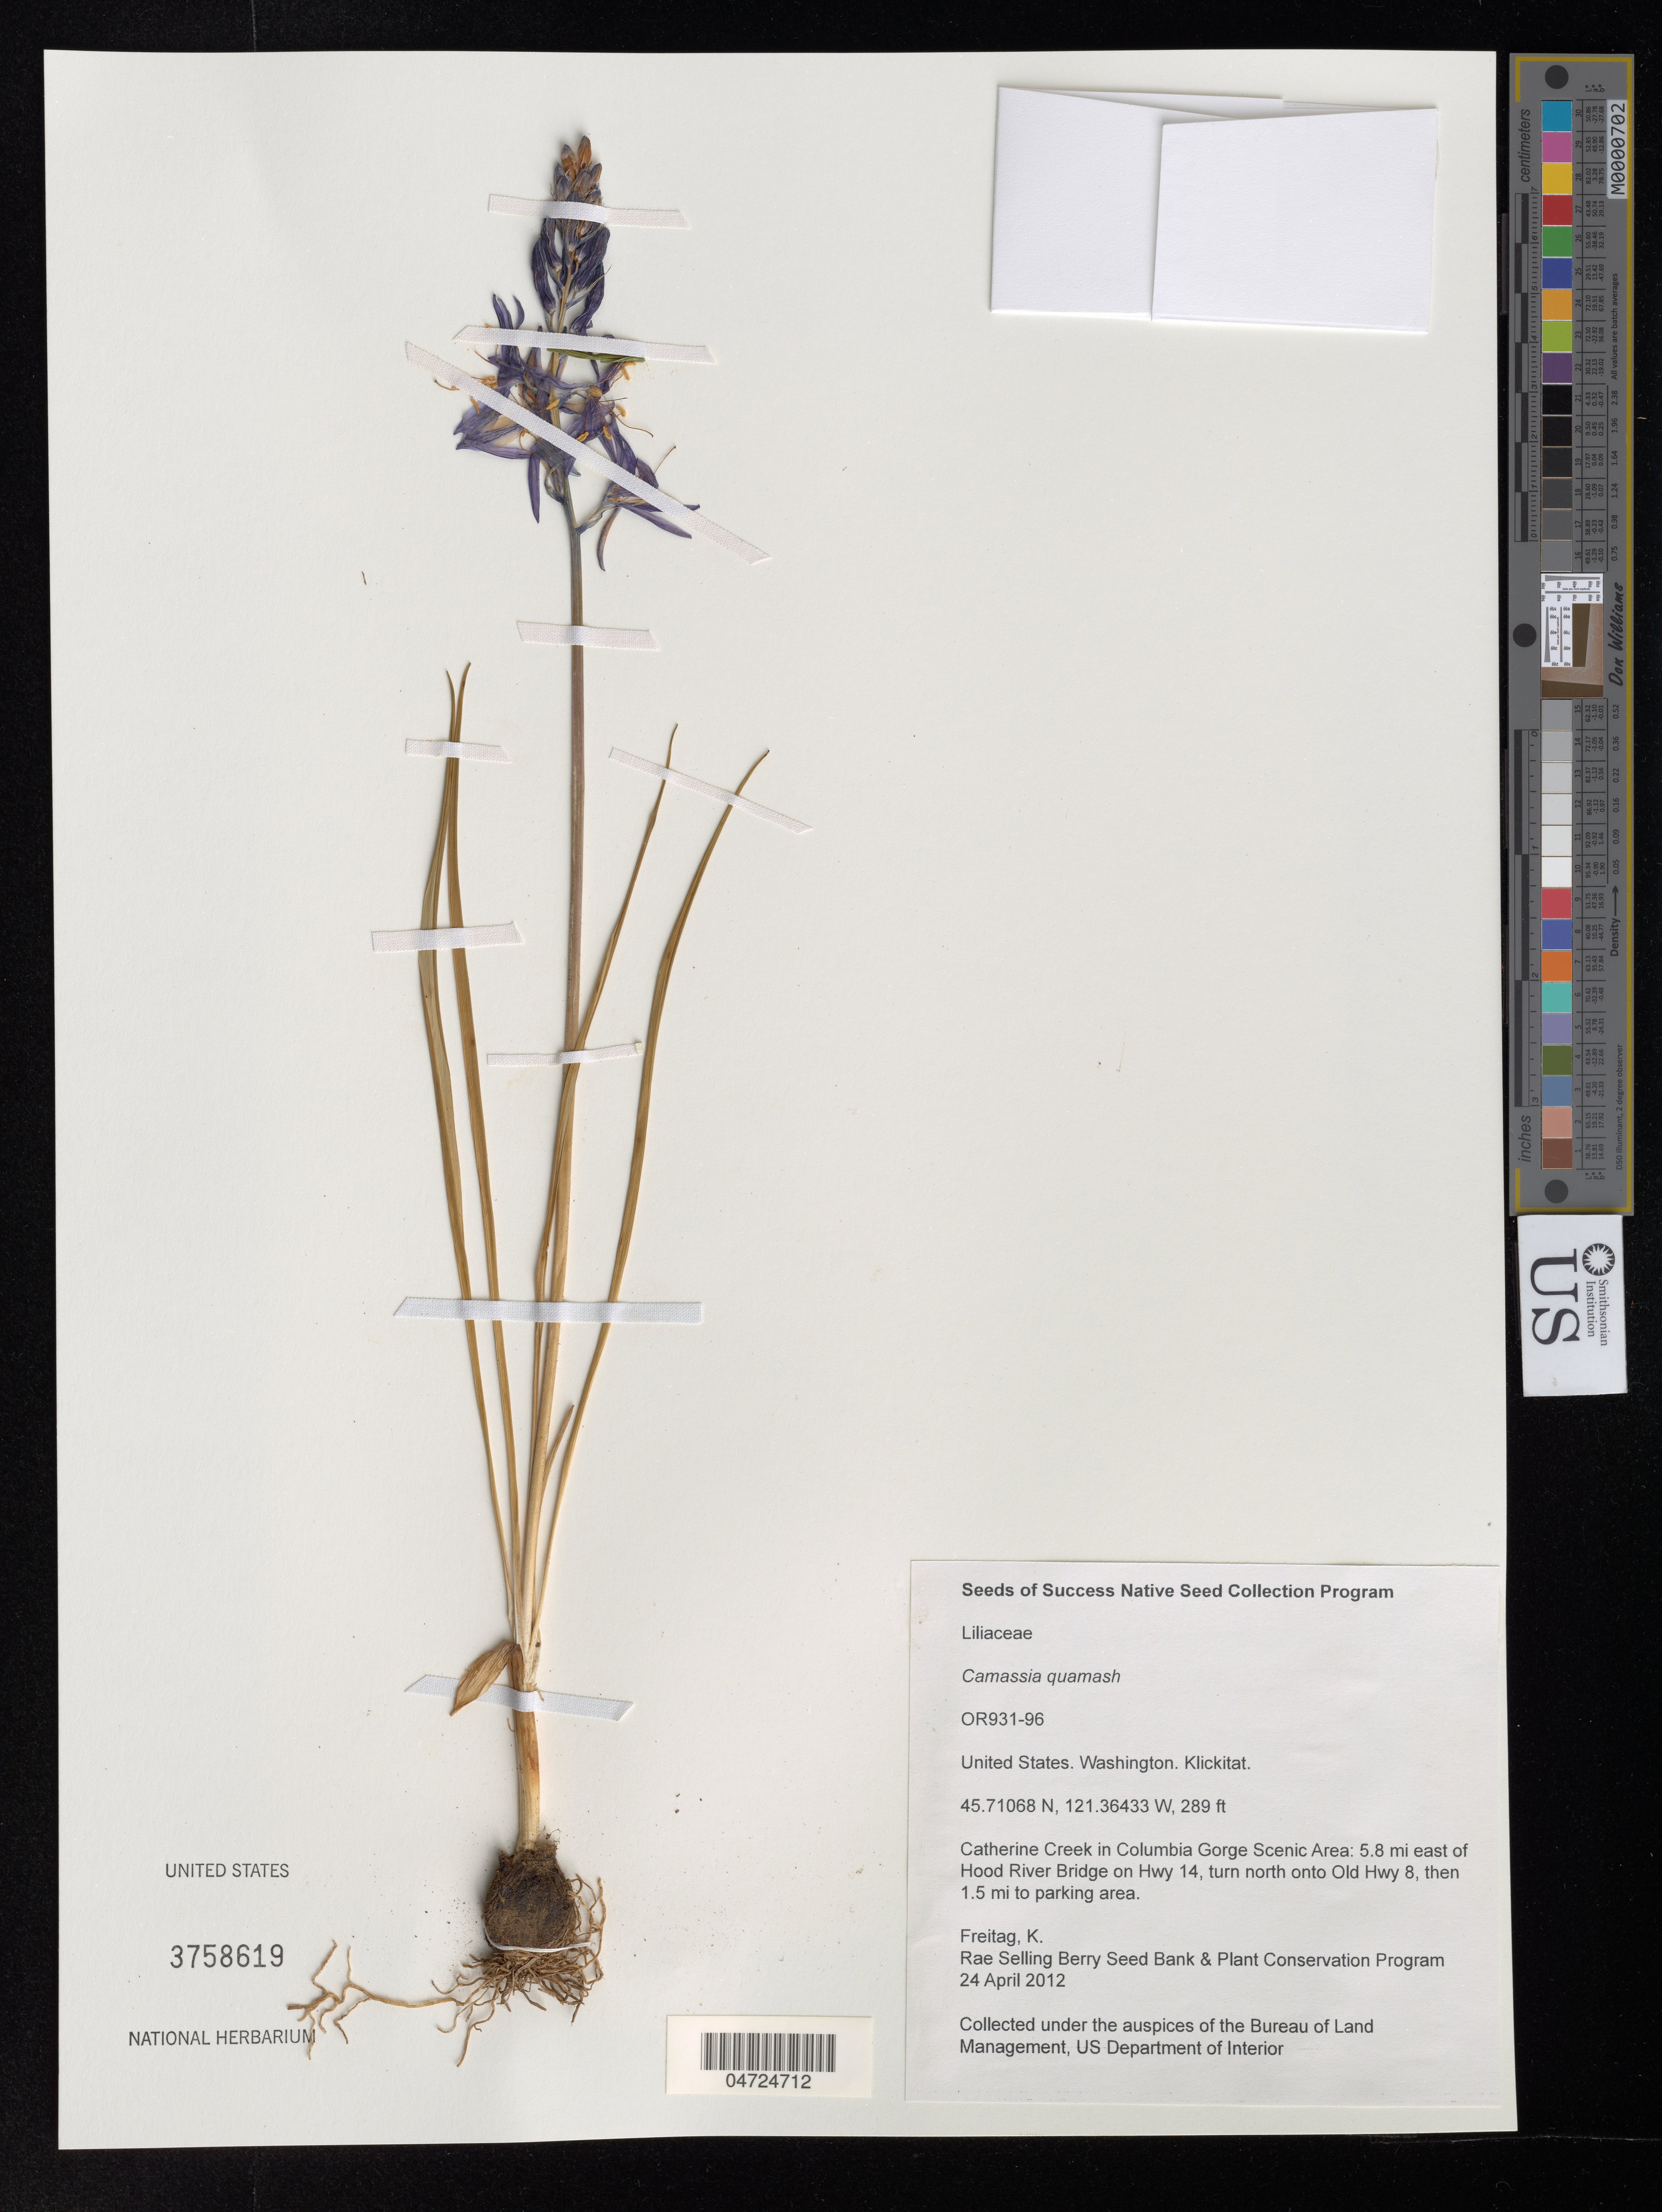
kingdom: Plantae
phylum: Tracheophyta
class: Liliopsida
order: Asparagales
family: Asparagaceae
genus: Camassia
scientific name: Camassia quamash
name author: (Pursh) Greene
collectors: K. Freitag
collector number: OR931-96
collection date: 2012-04-24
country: United States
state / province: Washington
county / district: Klickitat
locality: Klickitat. Catherine Creek in Columbia Gorge Scenic Area: 5.8 mi east of Hood River Bridge on Hwy 14, turn north onto Old Hwy 8, then 1.5 mi to parking area.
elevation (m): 88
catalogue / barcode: US 3758619